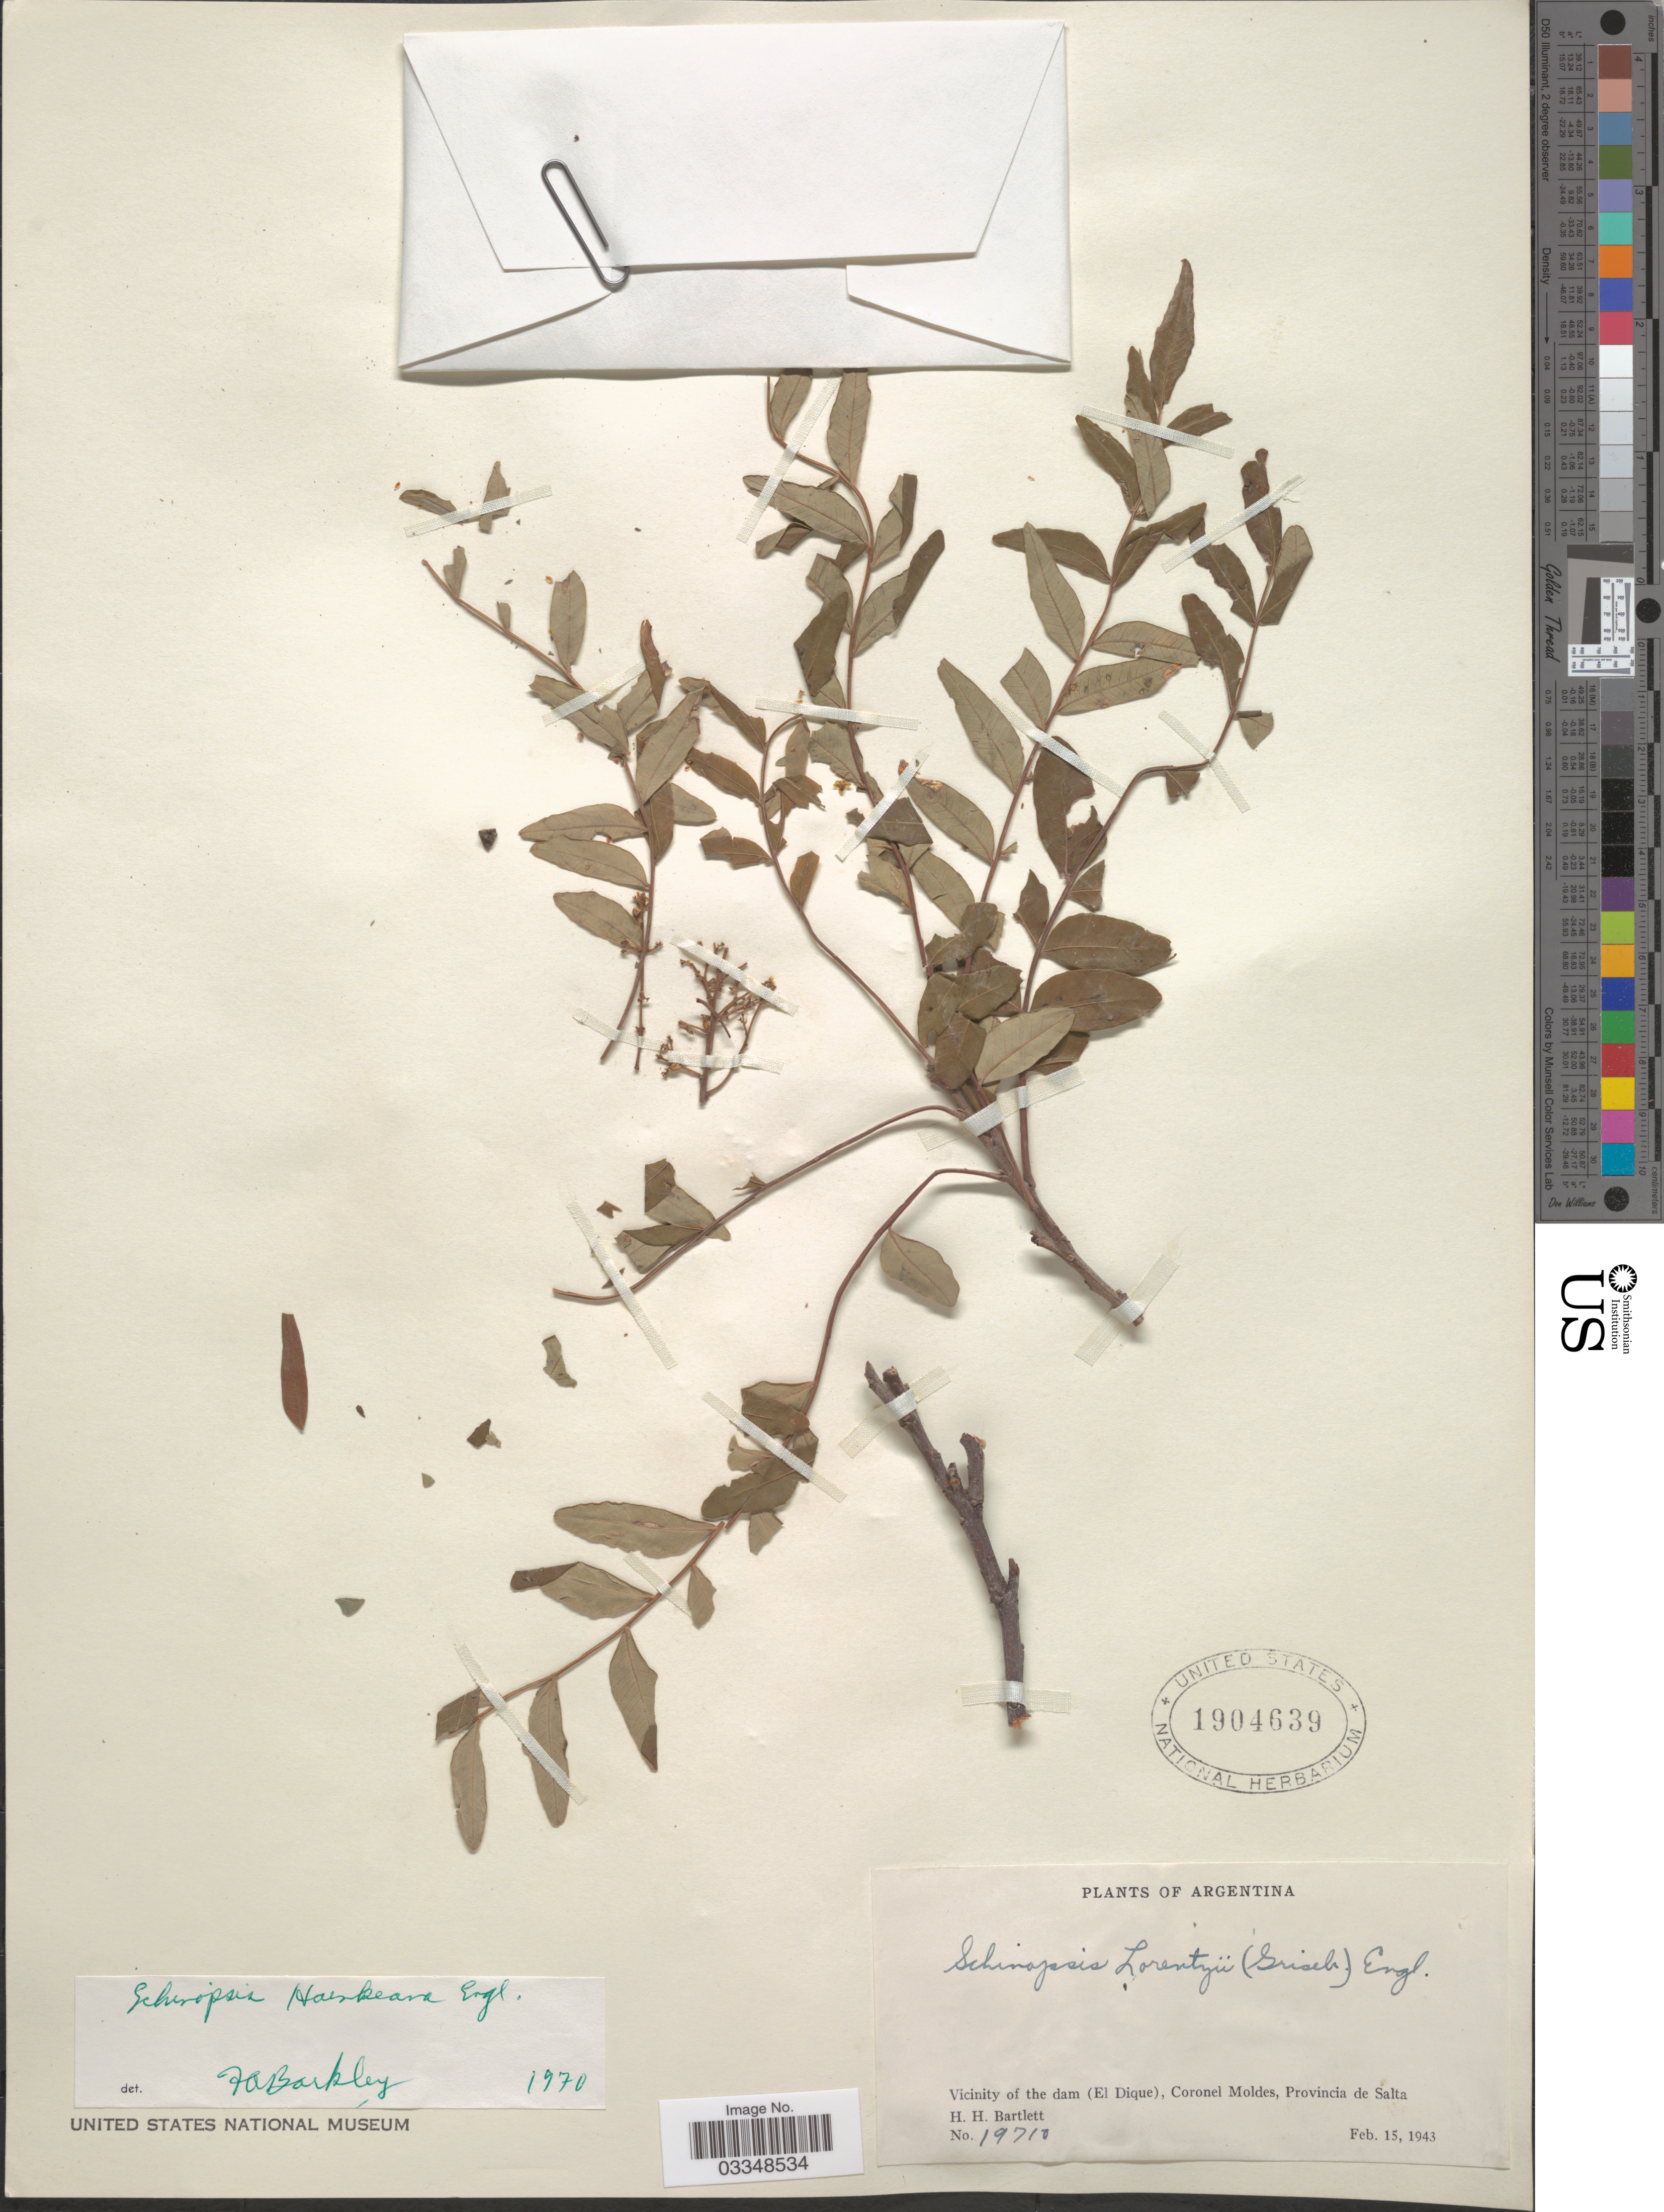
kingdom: Plantae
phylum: Tracheophyta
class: Magnoliopsida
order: Sapindales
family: Anacardiaceae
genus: Schinopsis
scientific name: Schinopsis haenkeana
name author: Engl.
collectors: H. H. Bartlett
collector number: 19710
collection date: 1943-02-15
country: Argentina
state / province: Salta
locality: Vicinity of the dam (El Dique), Coronel Moldes.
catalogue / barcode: US 1904639